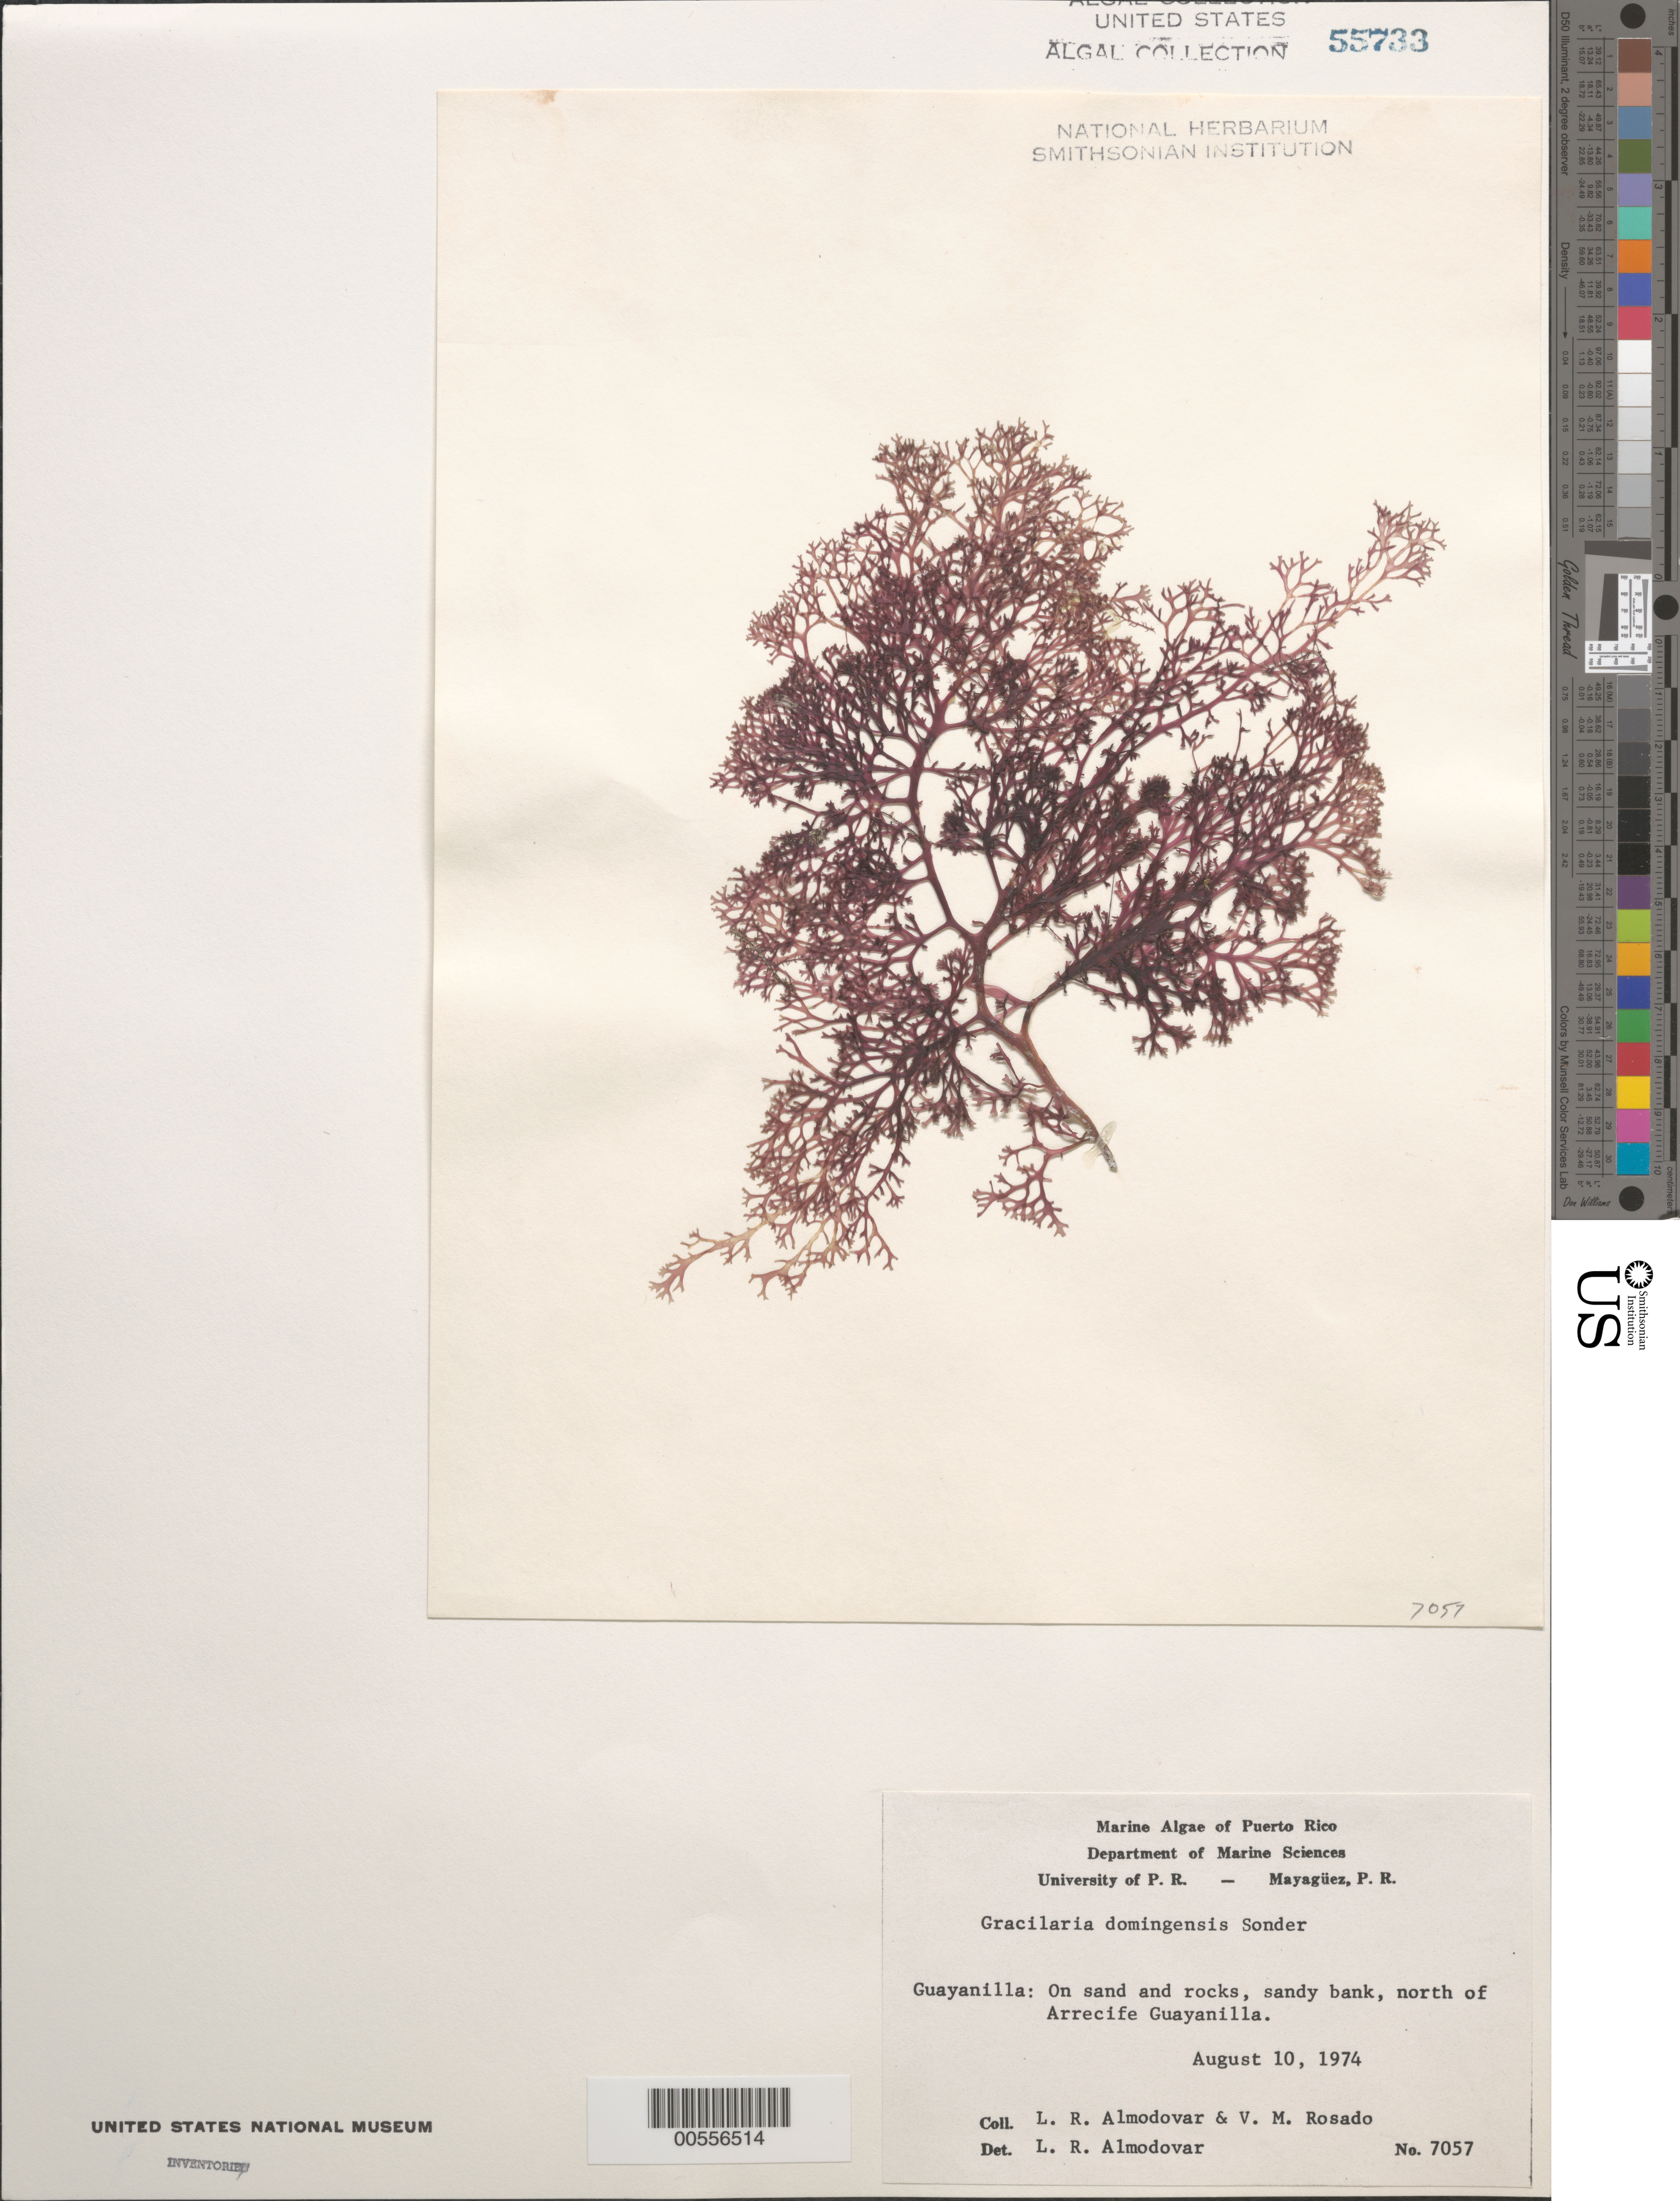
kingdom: Plantae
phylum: Rhodophyta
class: Florideophyceae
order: Gracilariales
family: Gracilariaceae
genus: Gracilaria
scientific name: Gracilaria domingensis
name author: (Kütz.) O.G. Sond. in Dickie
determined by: Almodovar, L. R.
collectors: L. Almodovar & V. Rosado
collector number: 7057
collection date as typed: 10 Aug 1974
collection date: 1974-08-10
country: Puerto Rico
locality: North of Arrecife Guayanilla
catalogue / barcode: US 55733